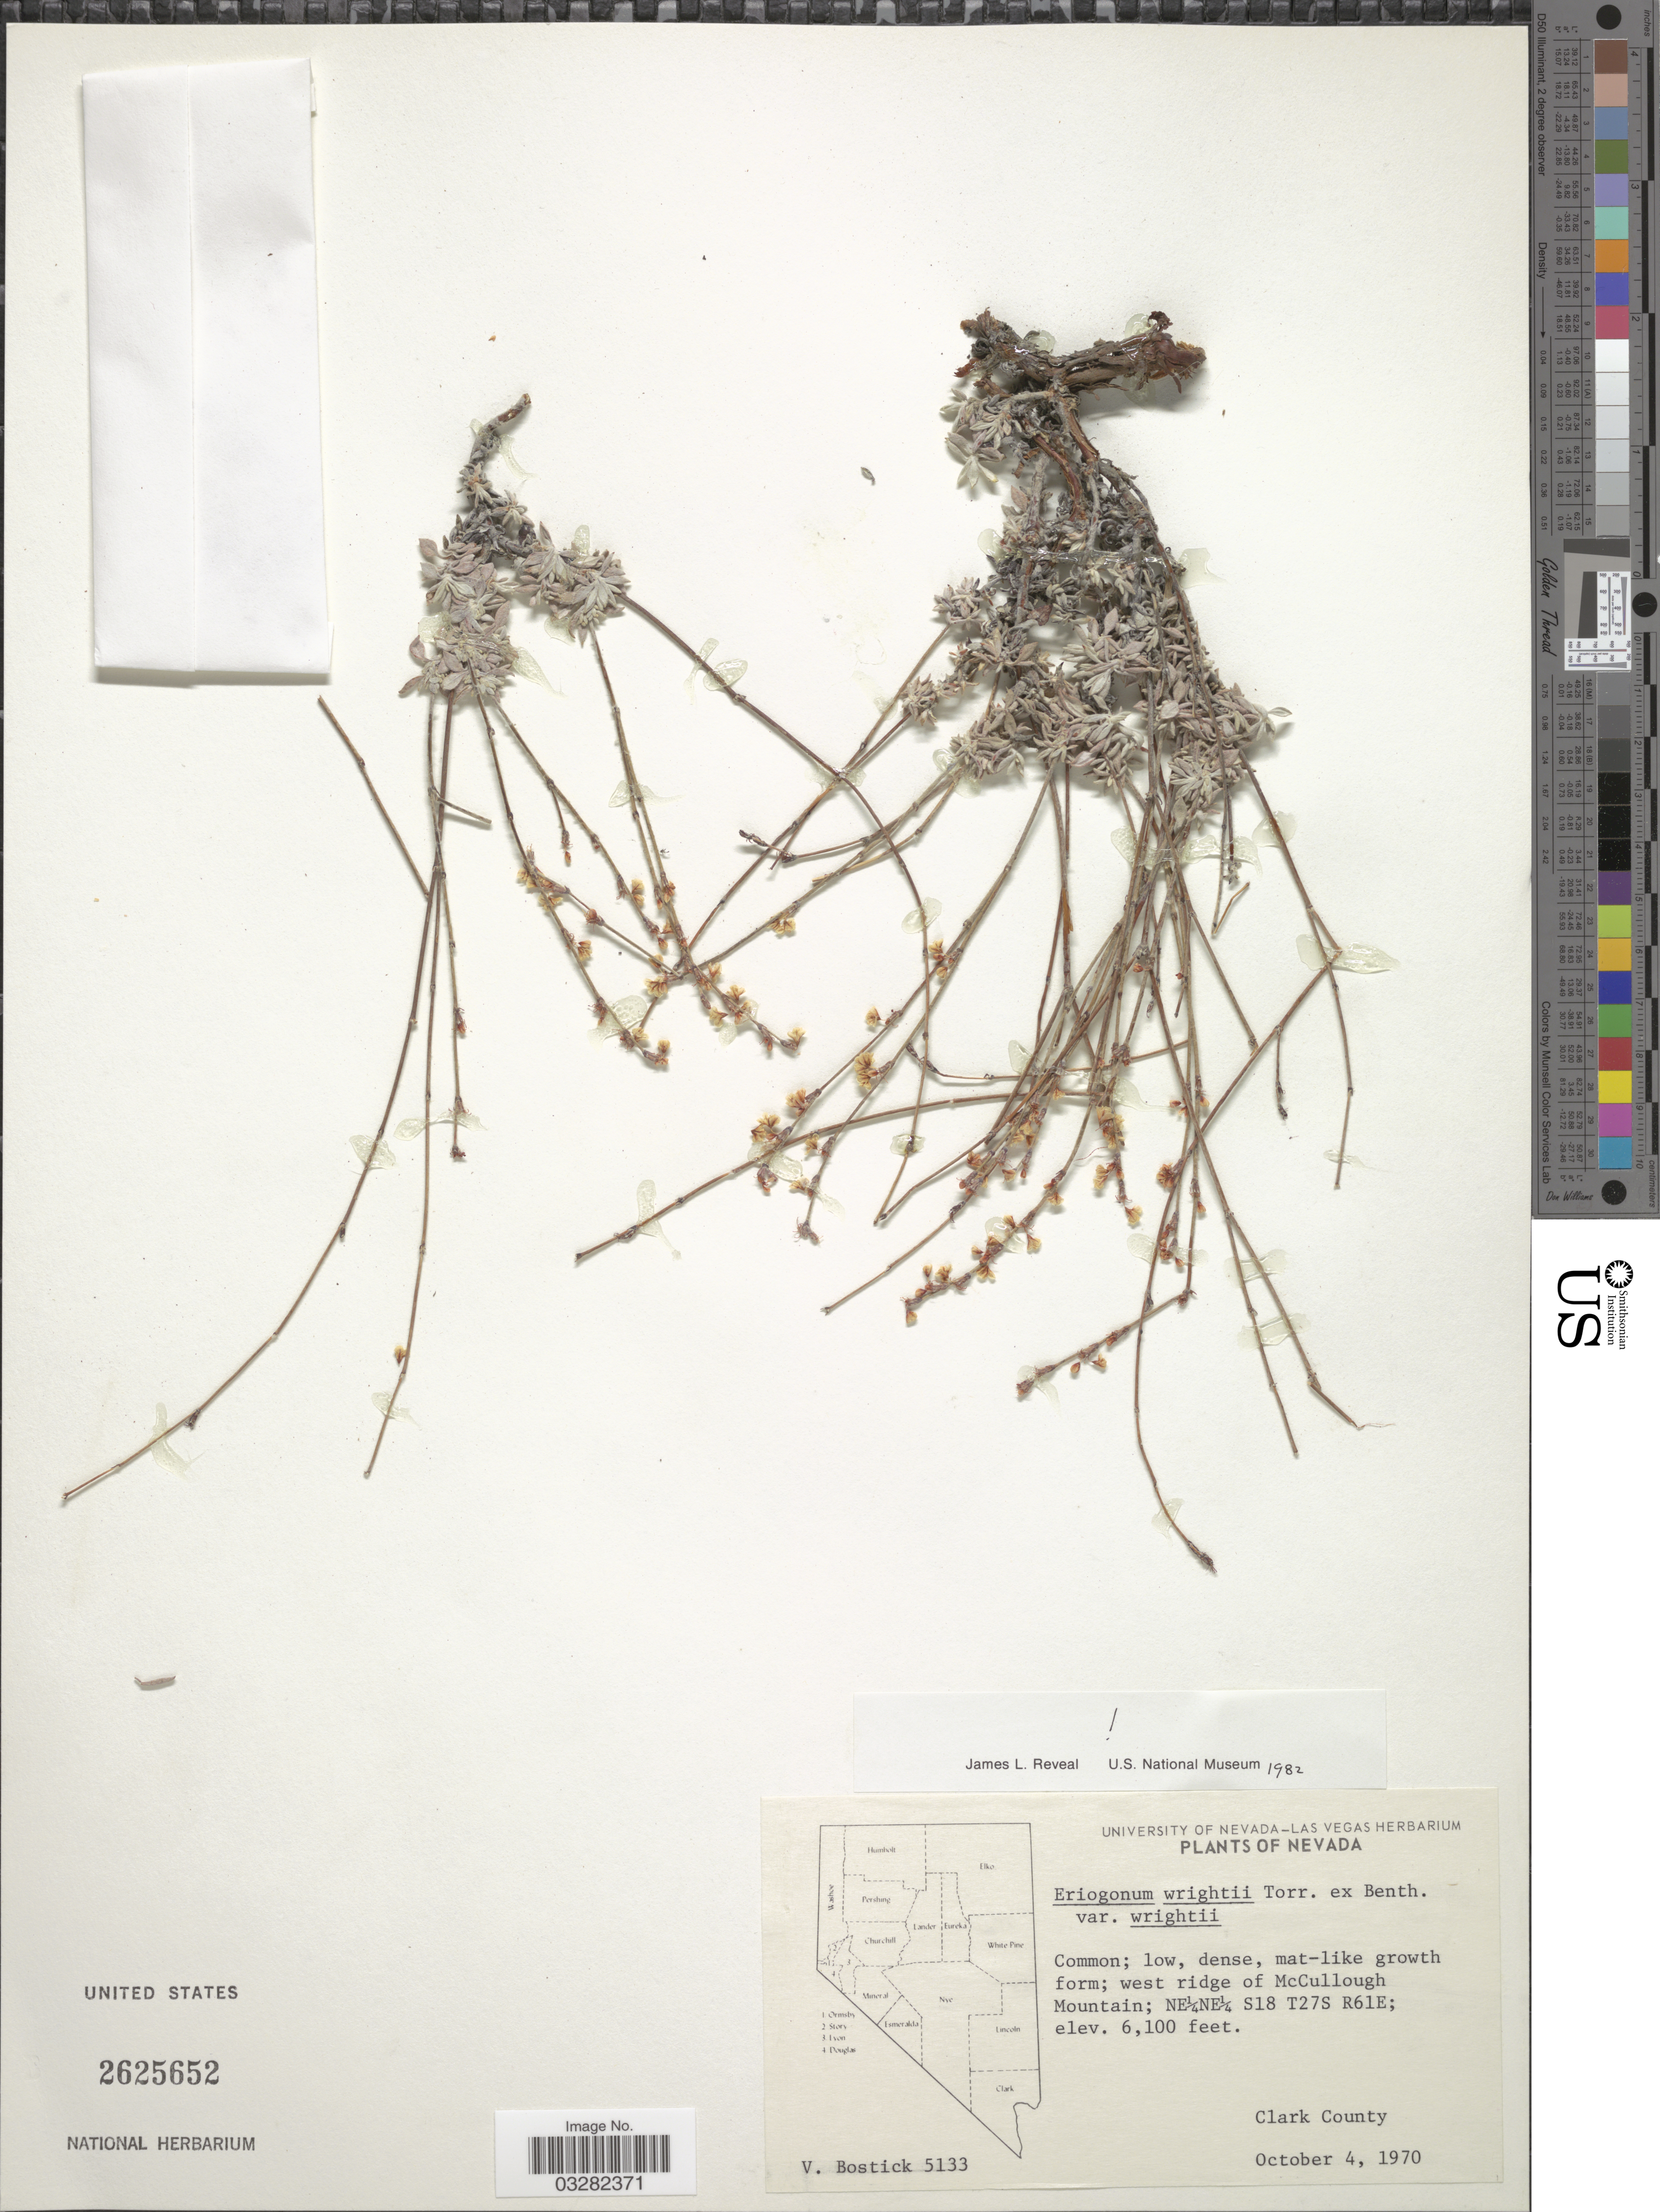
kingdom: Plantae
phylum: Tracheophyta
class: Magnoliopsida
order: Caryophyllales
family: Polygonaceae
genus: Eriogonum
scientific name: Eriogonum wrightii var. wrightii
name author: Torr. ex Benth.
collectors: V. Bostick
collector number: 5133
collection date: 1970-10-04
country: United States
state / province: Nevada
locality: West ridge of McCullough Mountain; NE¼NE¼ S18 T27S R61E; Clark County.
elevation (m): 1859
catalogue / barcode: US 2625652